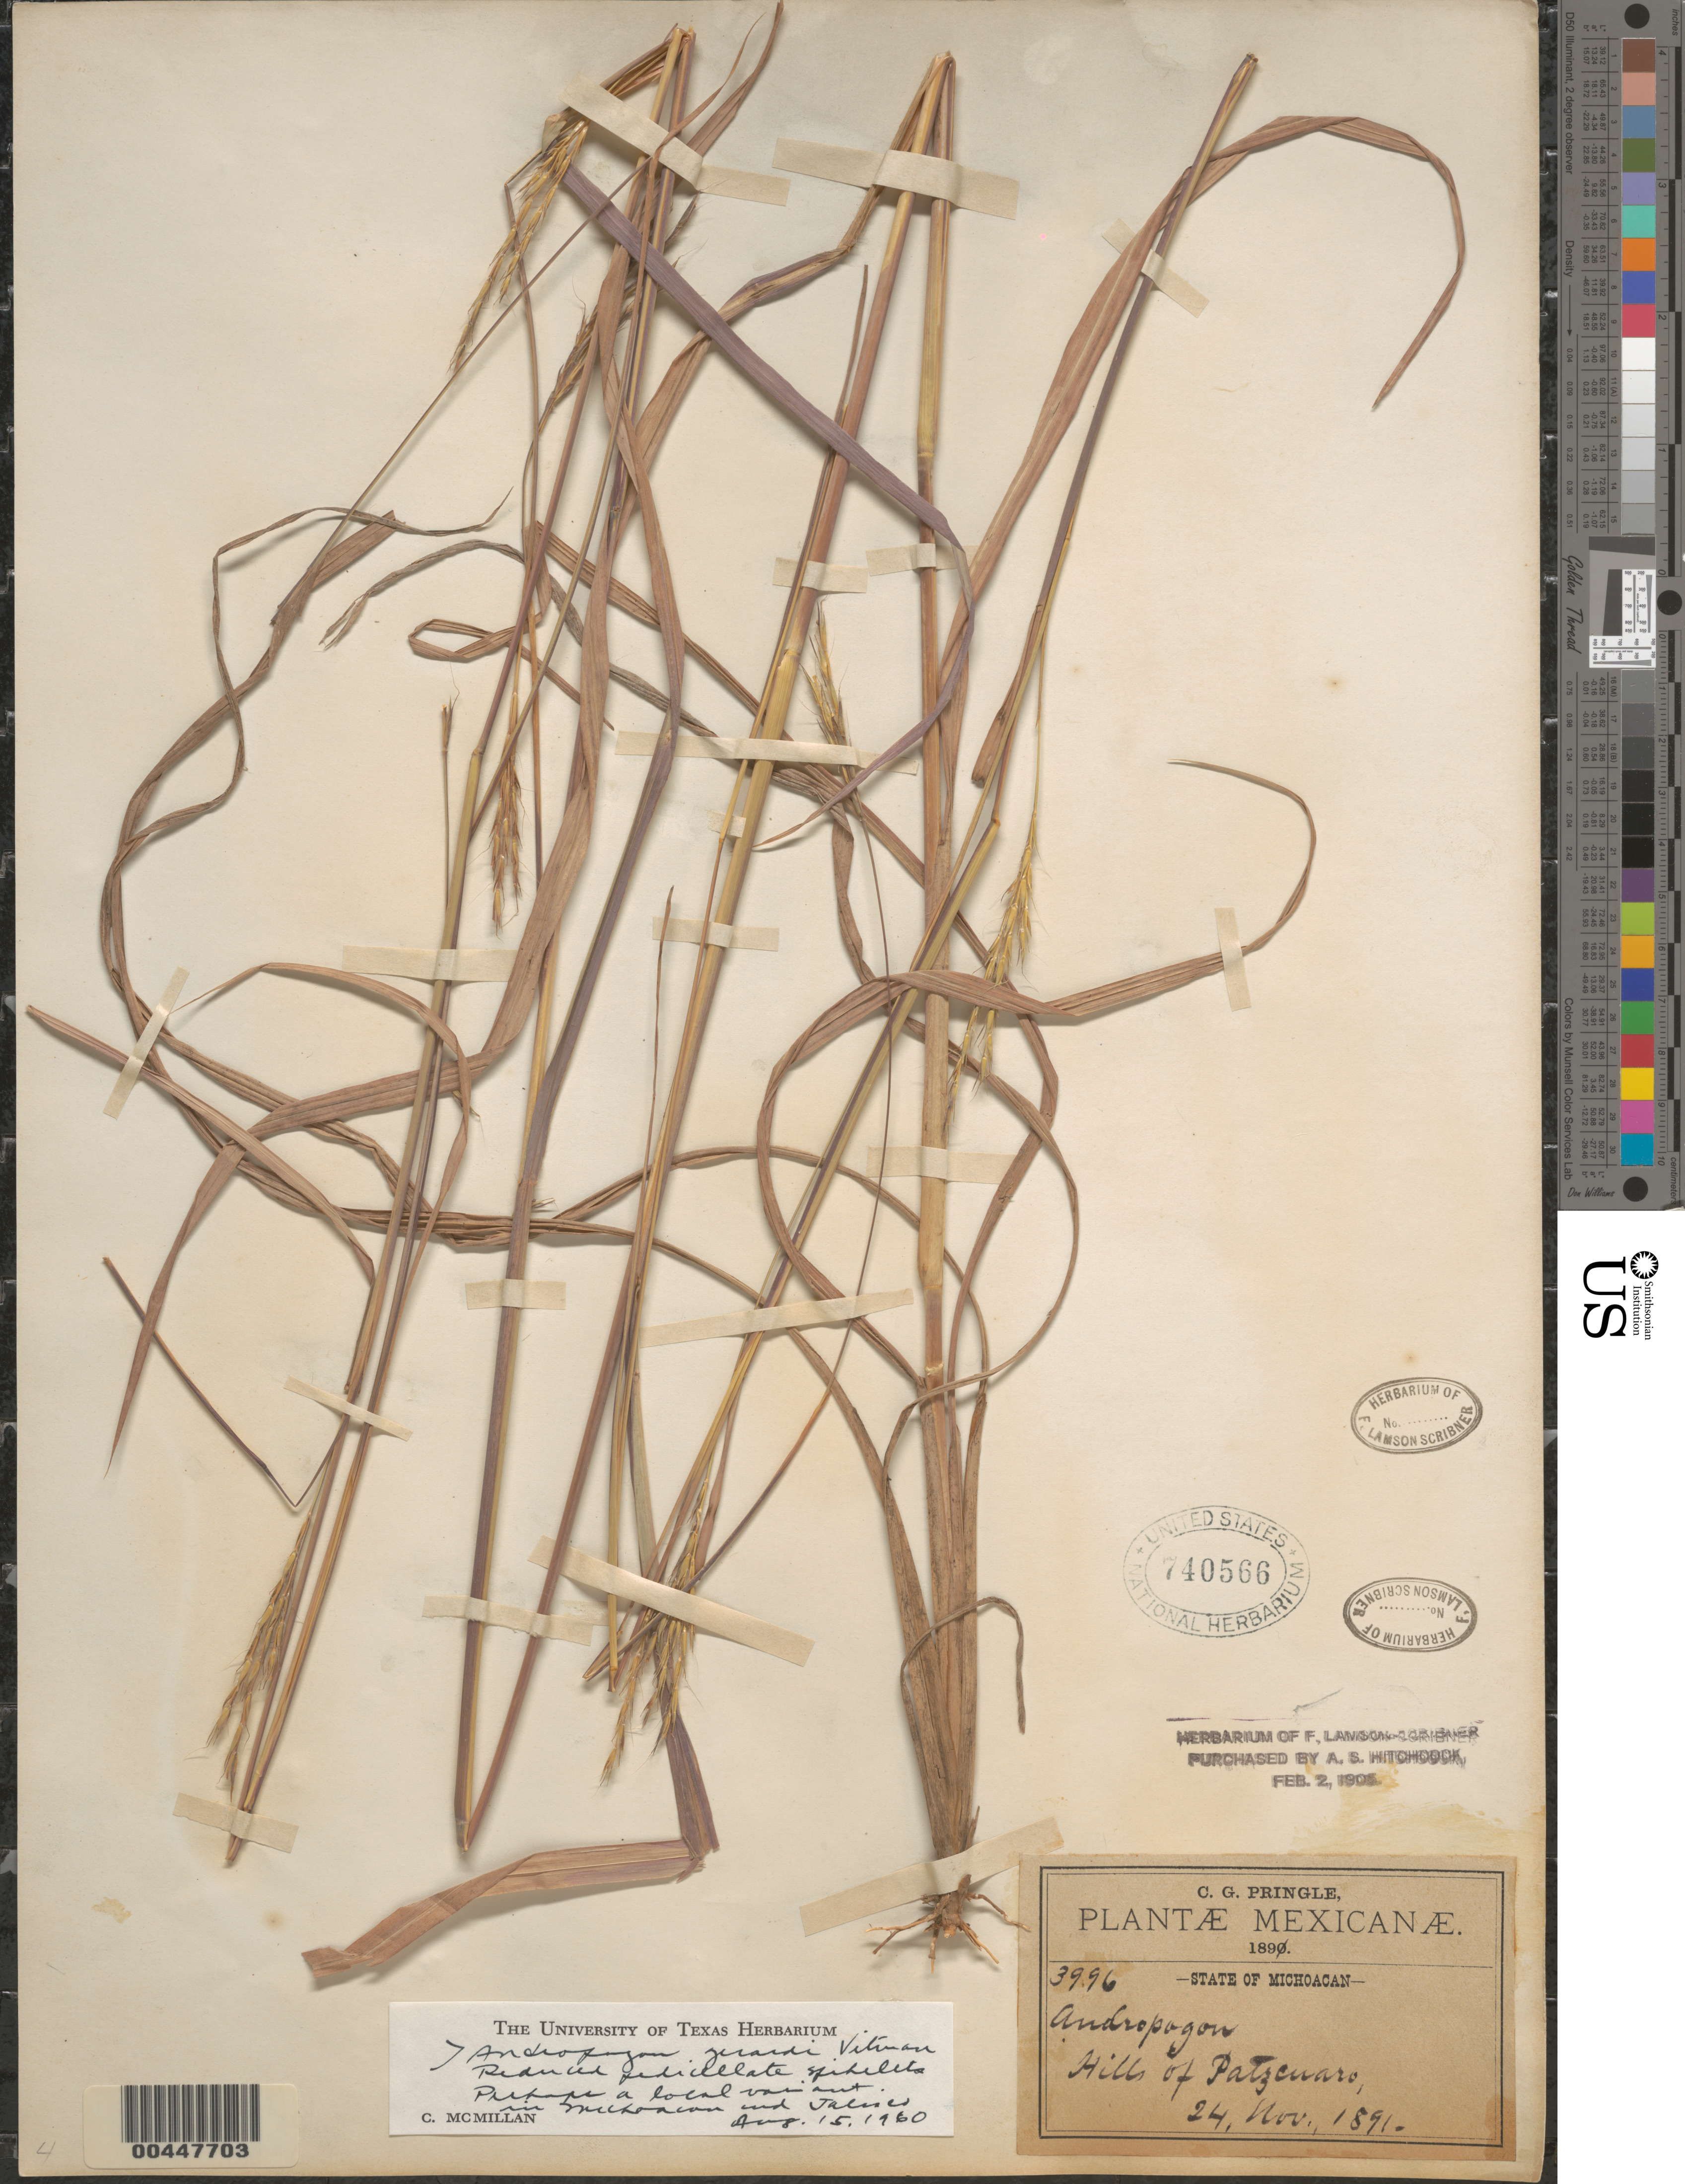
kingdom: Plantae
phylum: Tracheophyta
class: Liliopsida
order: Poales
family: Poaceae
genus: Andropogon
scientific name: Andropogon gerardii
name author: Vitman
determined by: McMillan, C.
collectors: C. G. Pringle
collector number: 3996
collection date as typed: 24 Nov 1891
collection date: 1891-11-24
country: Mexico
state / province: Michoacán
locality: Hills of Patzcuaro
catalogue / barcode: US 740566